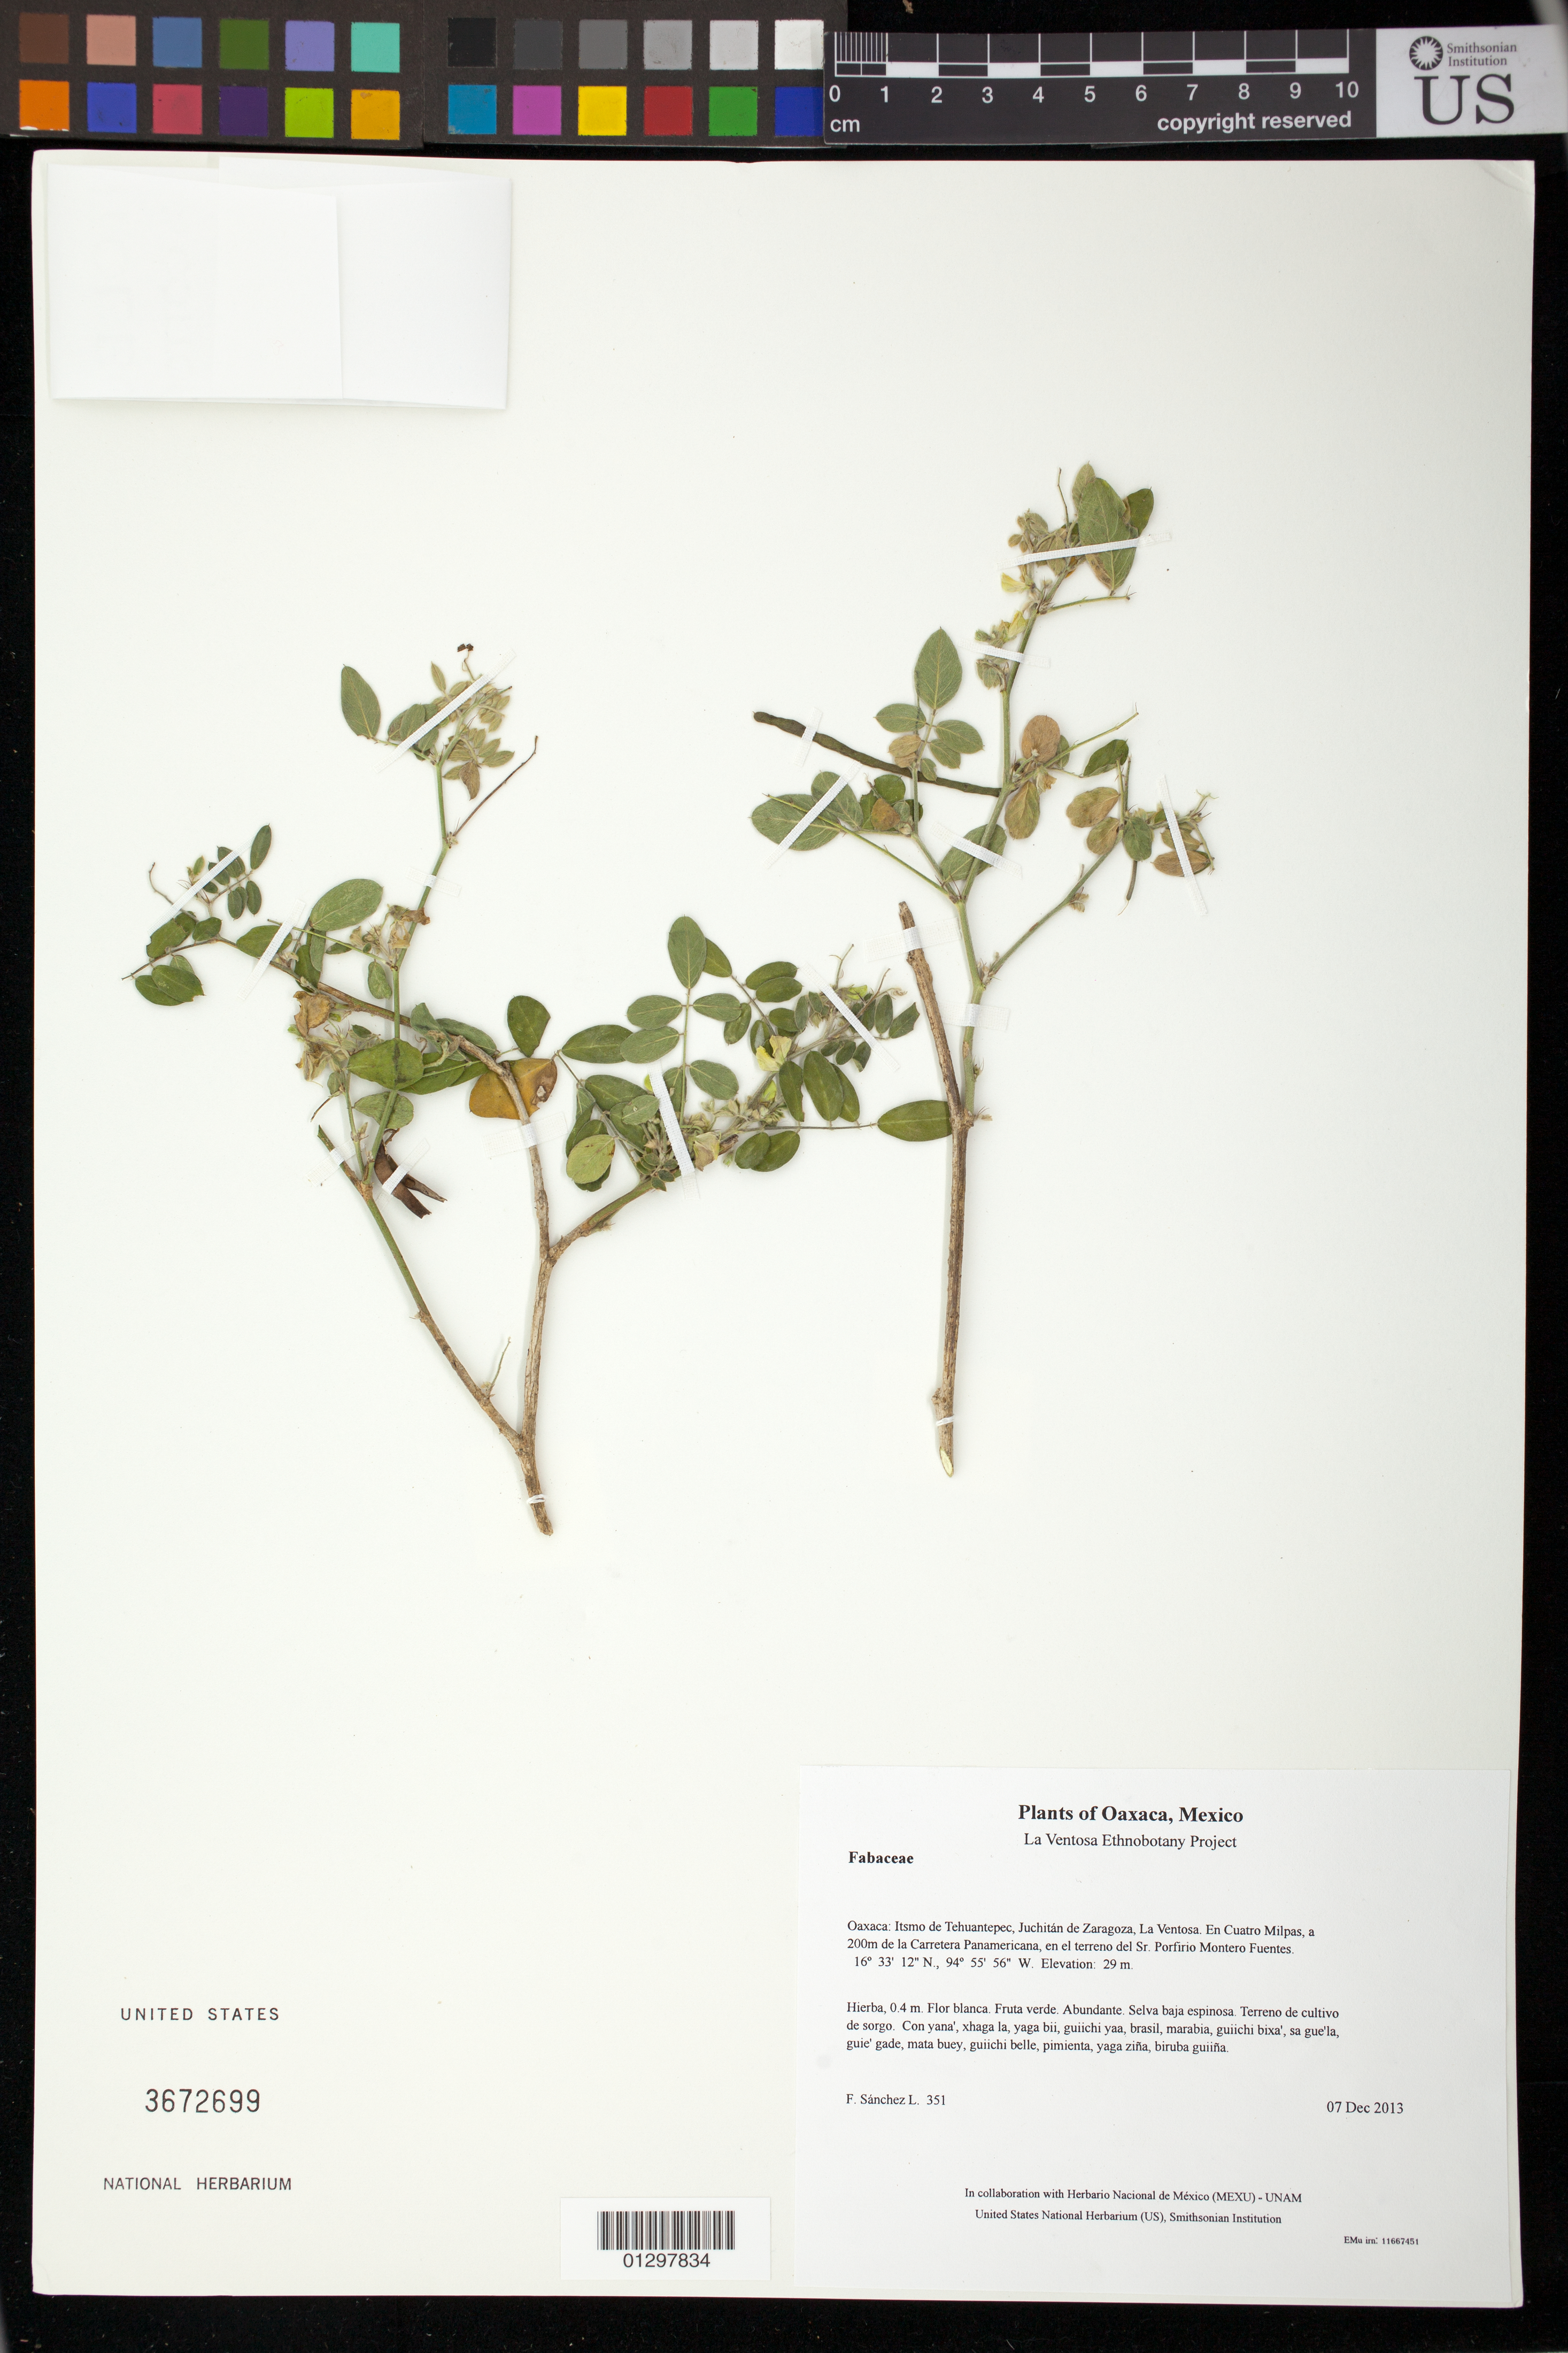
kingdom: Plantae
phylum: Tracheophyta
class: Magnoliopsida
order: Fabales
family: Fabaceae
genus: Coursetia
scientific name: Coursetia caribaea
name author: (Jacq.) Lavin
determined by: Cruz D., R.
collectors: F. Sánchez L.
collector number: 351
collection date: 2013-12-07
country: Mexico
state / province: Oaxaca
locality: Itsmo de Tehuantepec, Juchitán de Zaragoza, La Ventosa. En Cuatro Milpas, a 200m de la Carretera Panamericana, en el terreno del Sr. Porfirio Montero Fuentes.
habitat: Selva baja espinosa. Terreno de cultivo de sorgo.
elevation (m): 29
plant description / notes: JEBOT, MEXU, SERO, US; Guixi bandaga. 0.4 m. Guie' naquichi'. Cuaananaxhi naga'. Stale.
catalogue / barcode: US 3672699